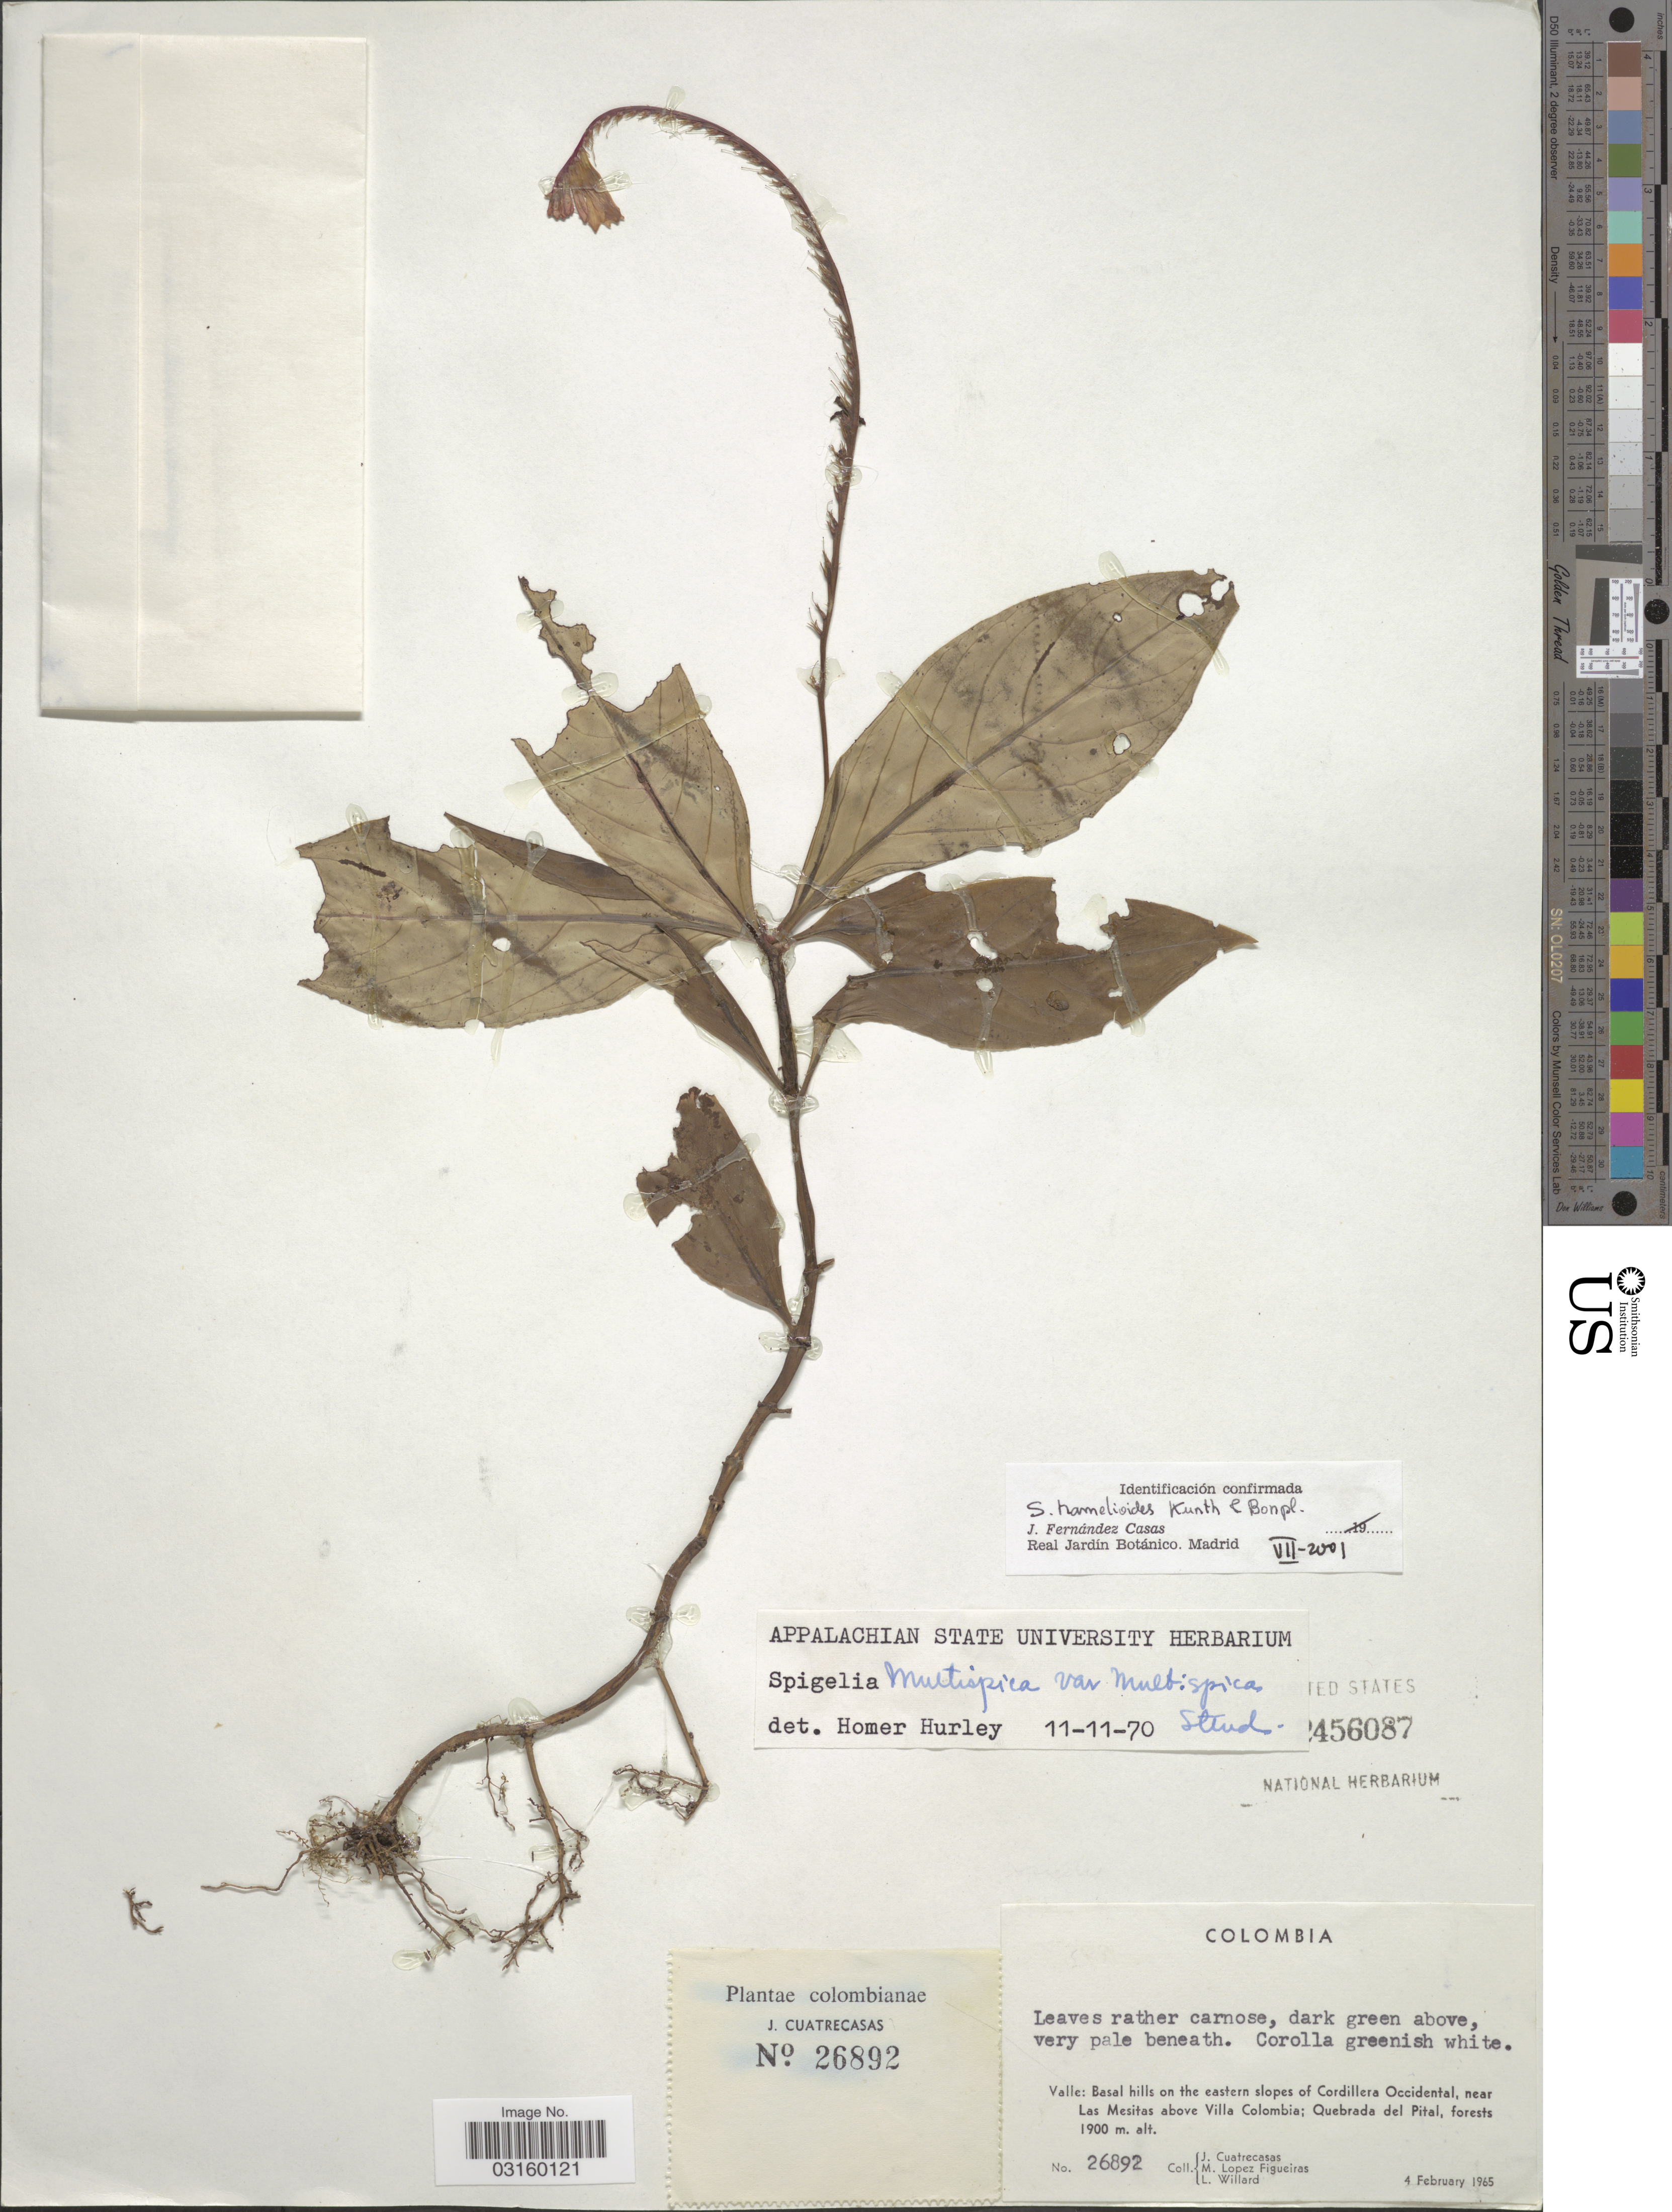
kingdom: Plantae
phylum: Tracheophyta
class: Magnoliopsida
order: Gentianales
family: Loganiaceae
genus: Spigelia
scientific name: Spigelia hamelioides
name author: Kunth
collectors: J. Cuatrecasas, M. López Figueiras & L. Willard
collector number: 26892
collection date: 1965-02-04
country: Colombia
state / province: Valle del Cauca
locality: Valle: Basal hills on the eastern slopes of Cordillera Occidental, near Las Mesitas above Villa Colombia: Quebrada del Pital.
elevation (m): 1900